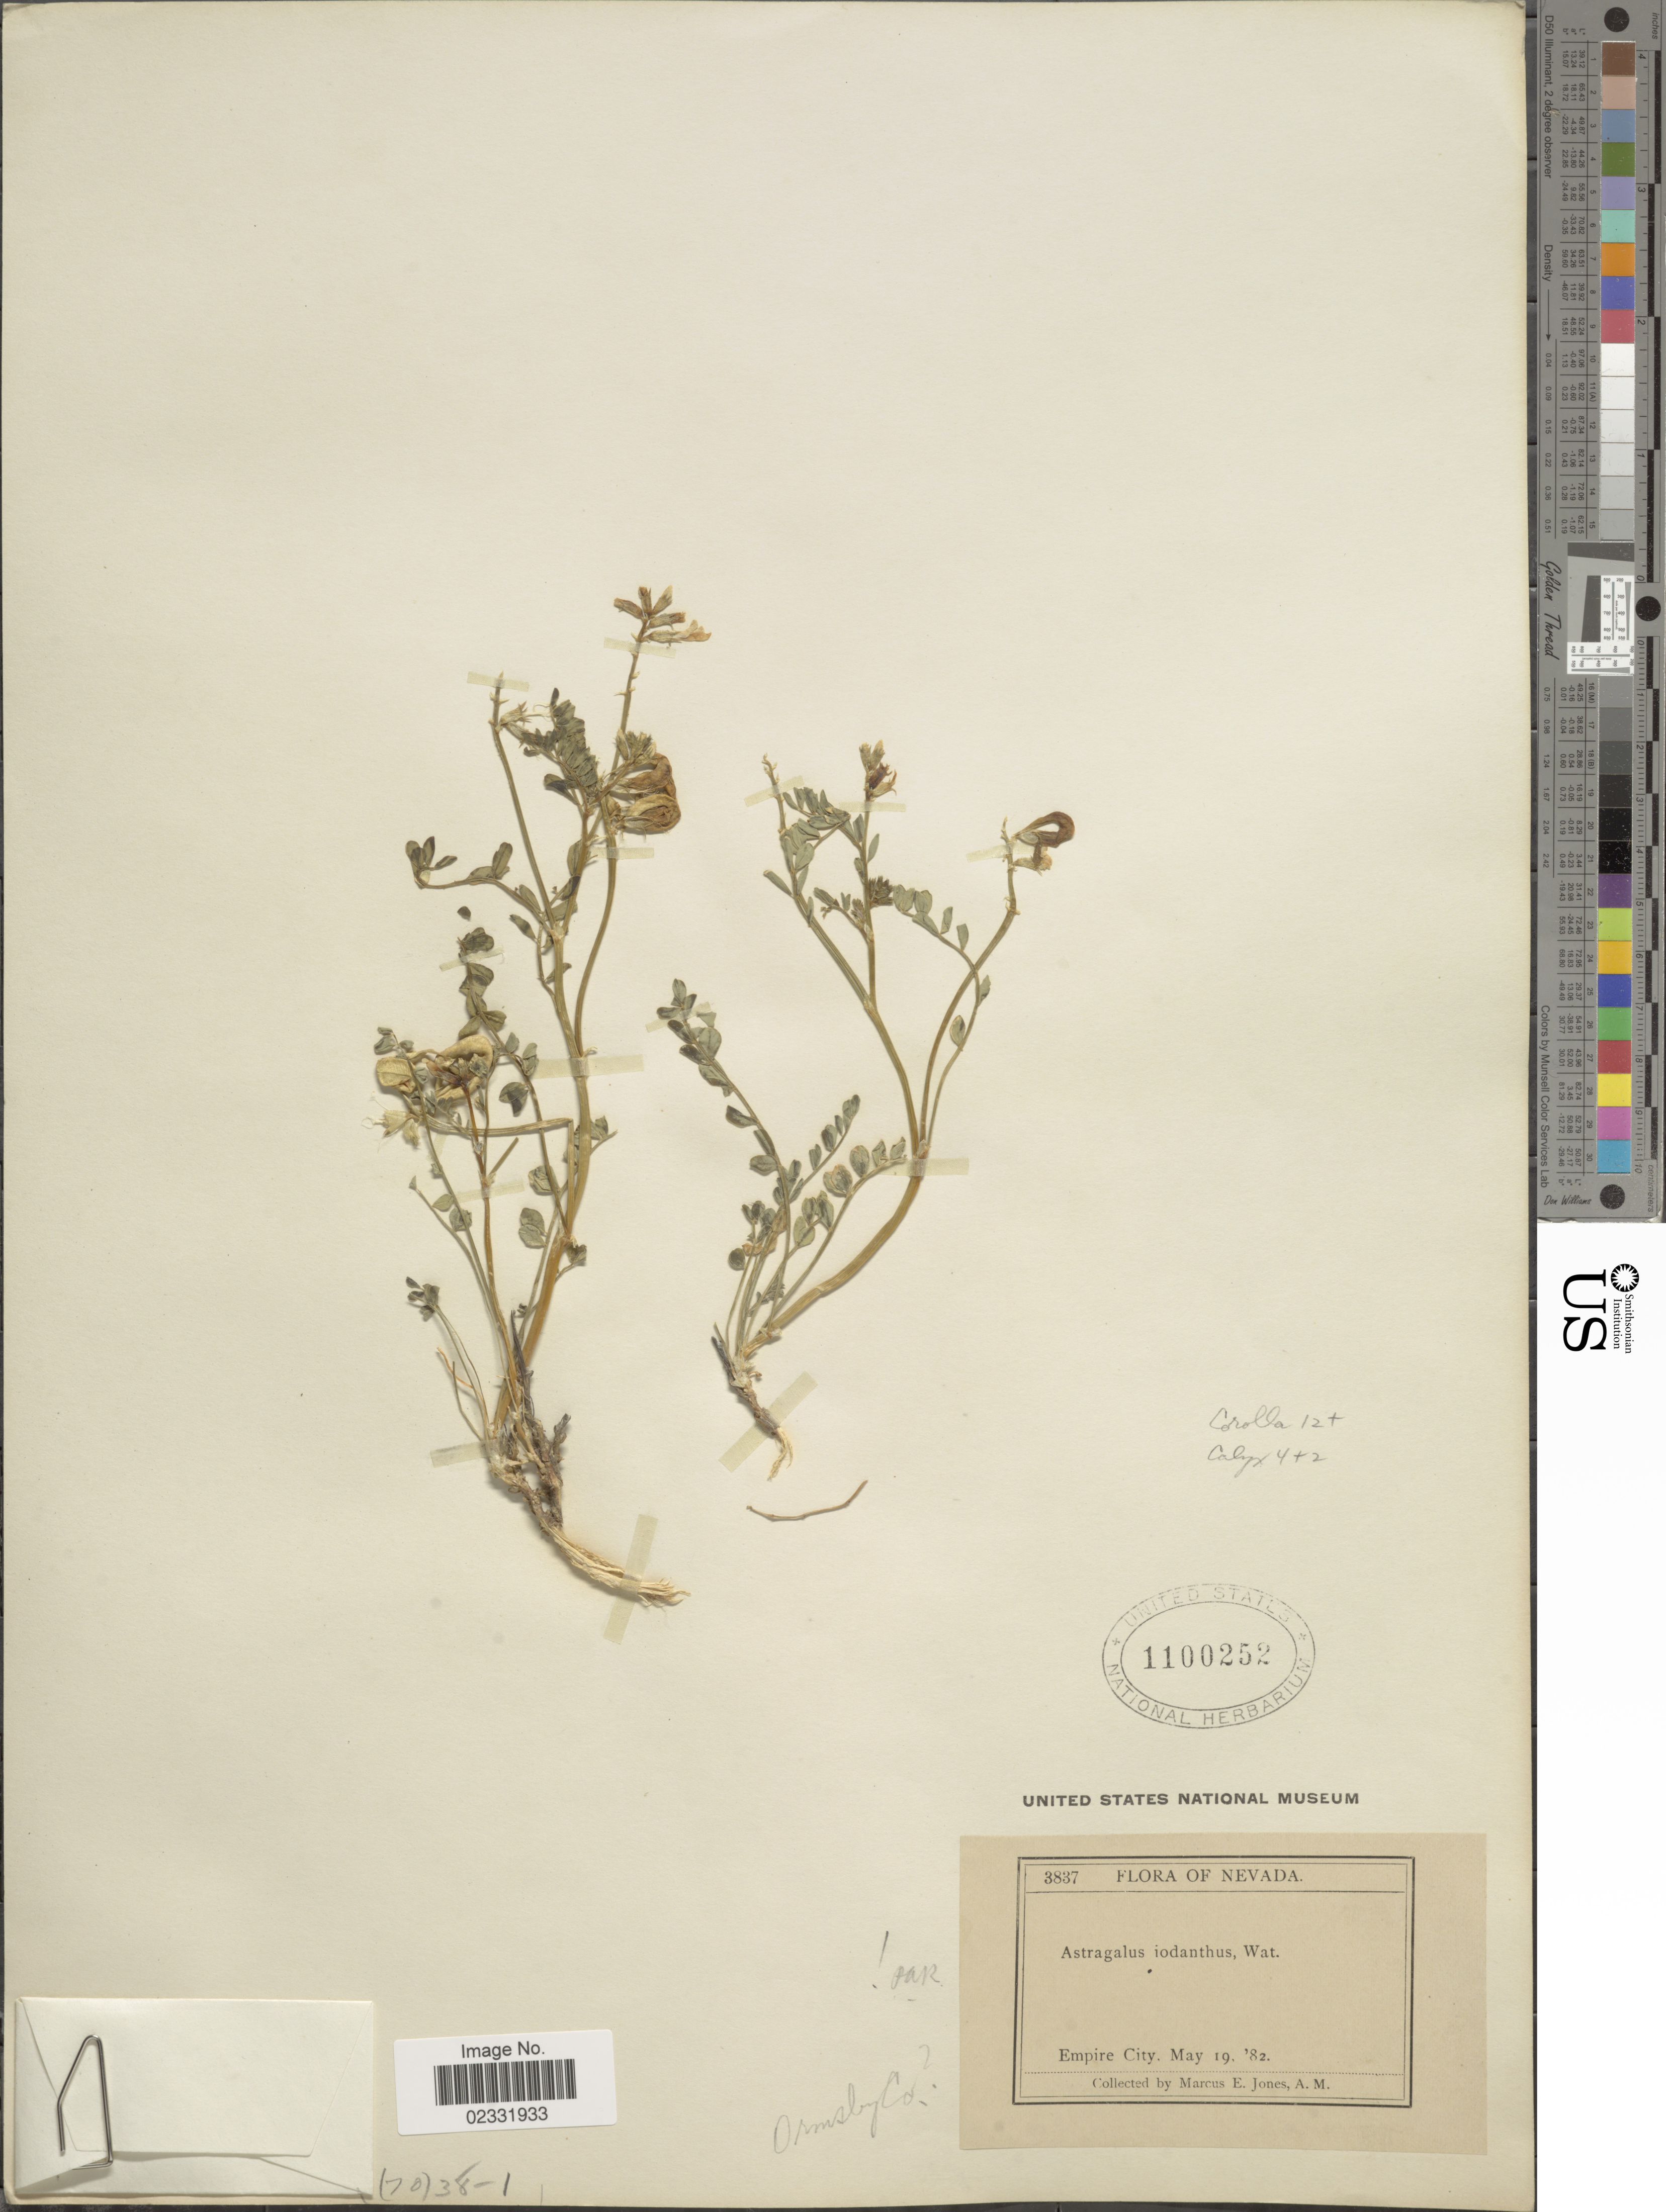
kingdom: Plantae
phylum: Tracheophyta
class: Magnoliopsida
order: Fabales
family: Fabaceae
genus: Astragalus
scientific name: Astragalus iodanthus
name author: S. Watson in C. King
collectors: M. E. Jones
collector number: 3837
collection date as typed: Transcribed d/m/y: 19/5/82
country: United States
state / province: Nevada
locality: Empire City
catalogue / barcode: US 1100252